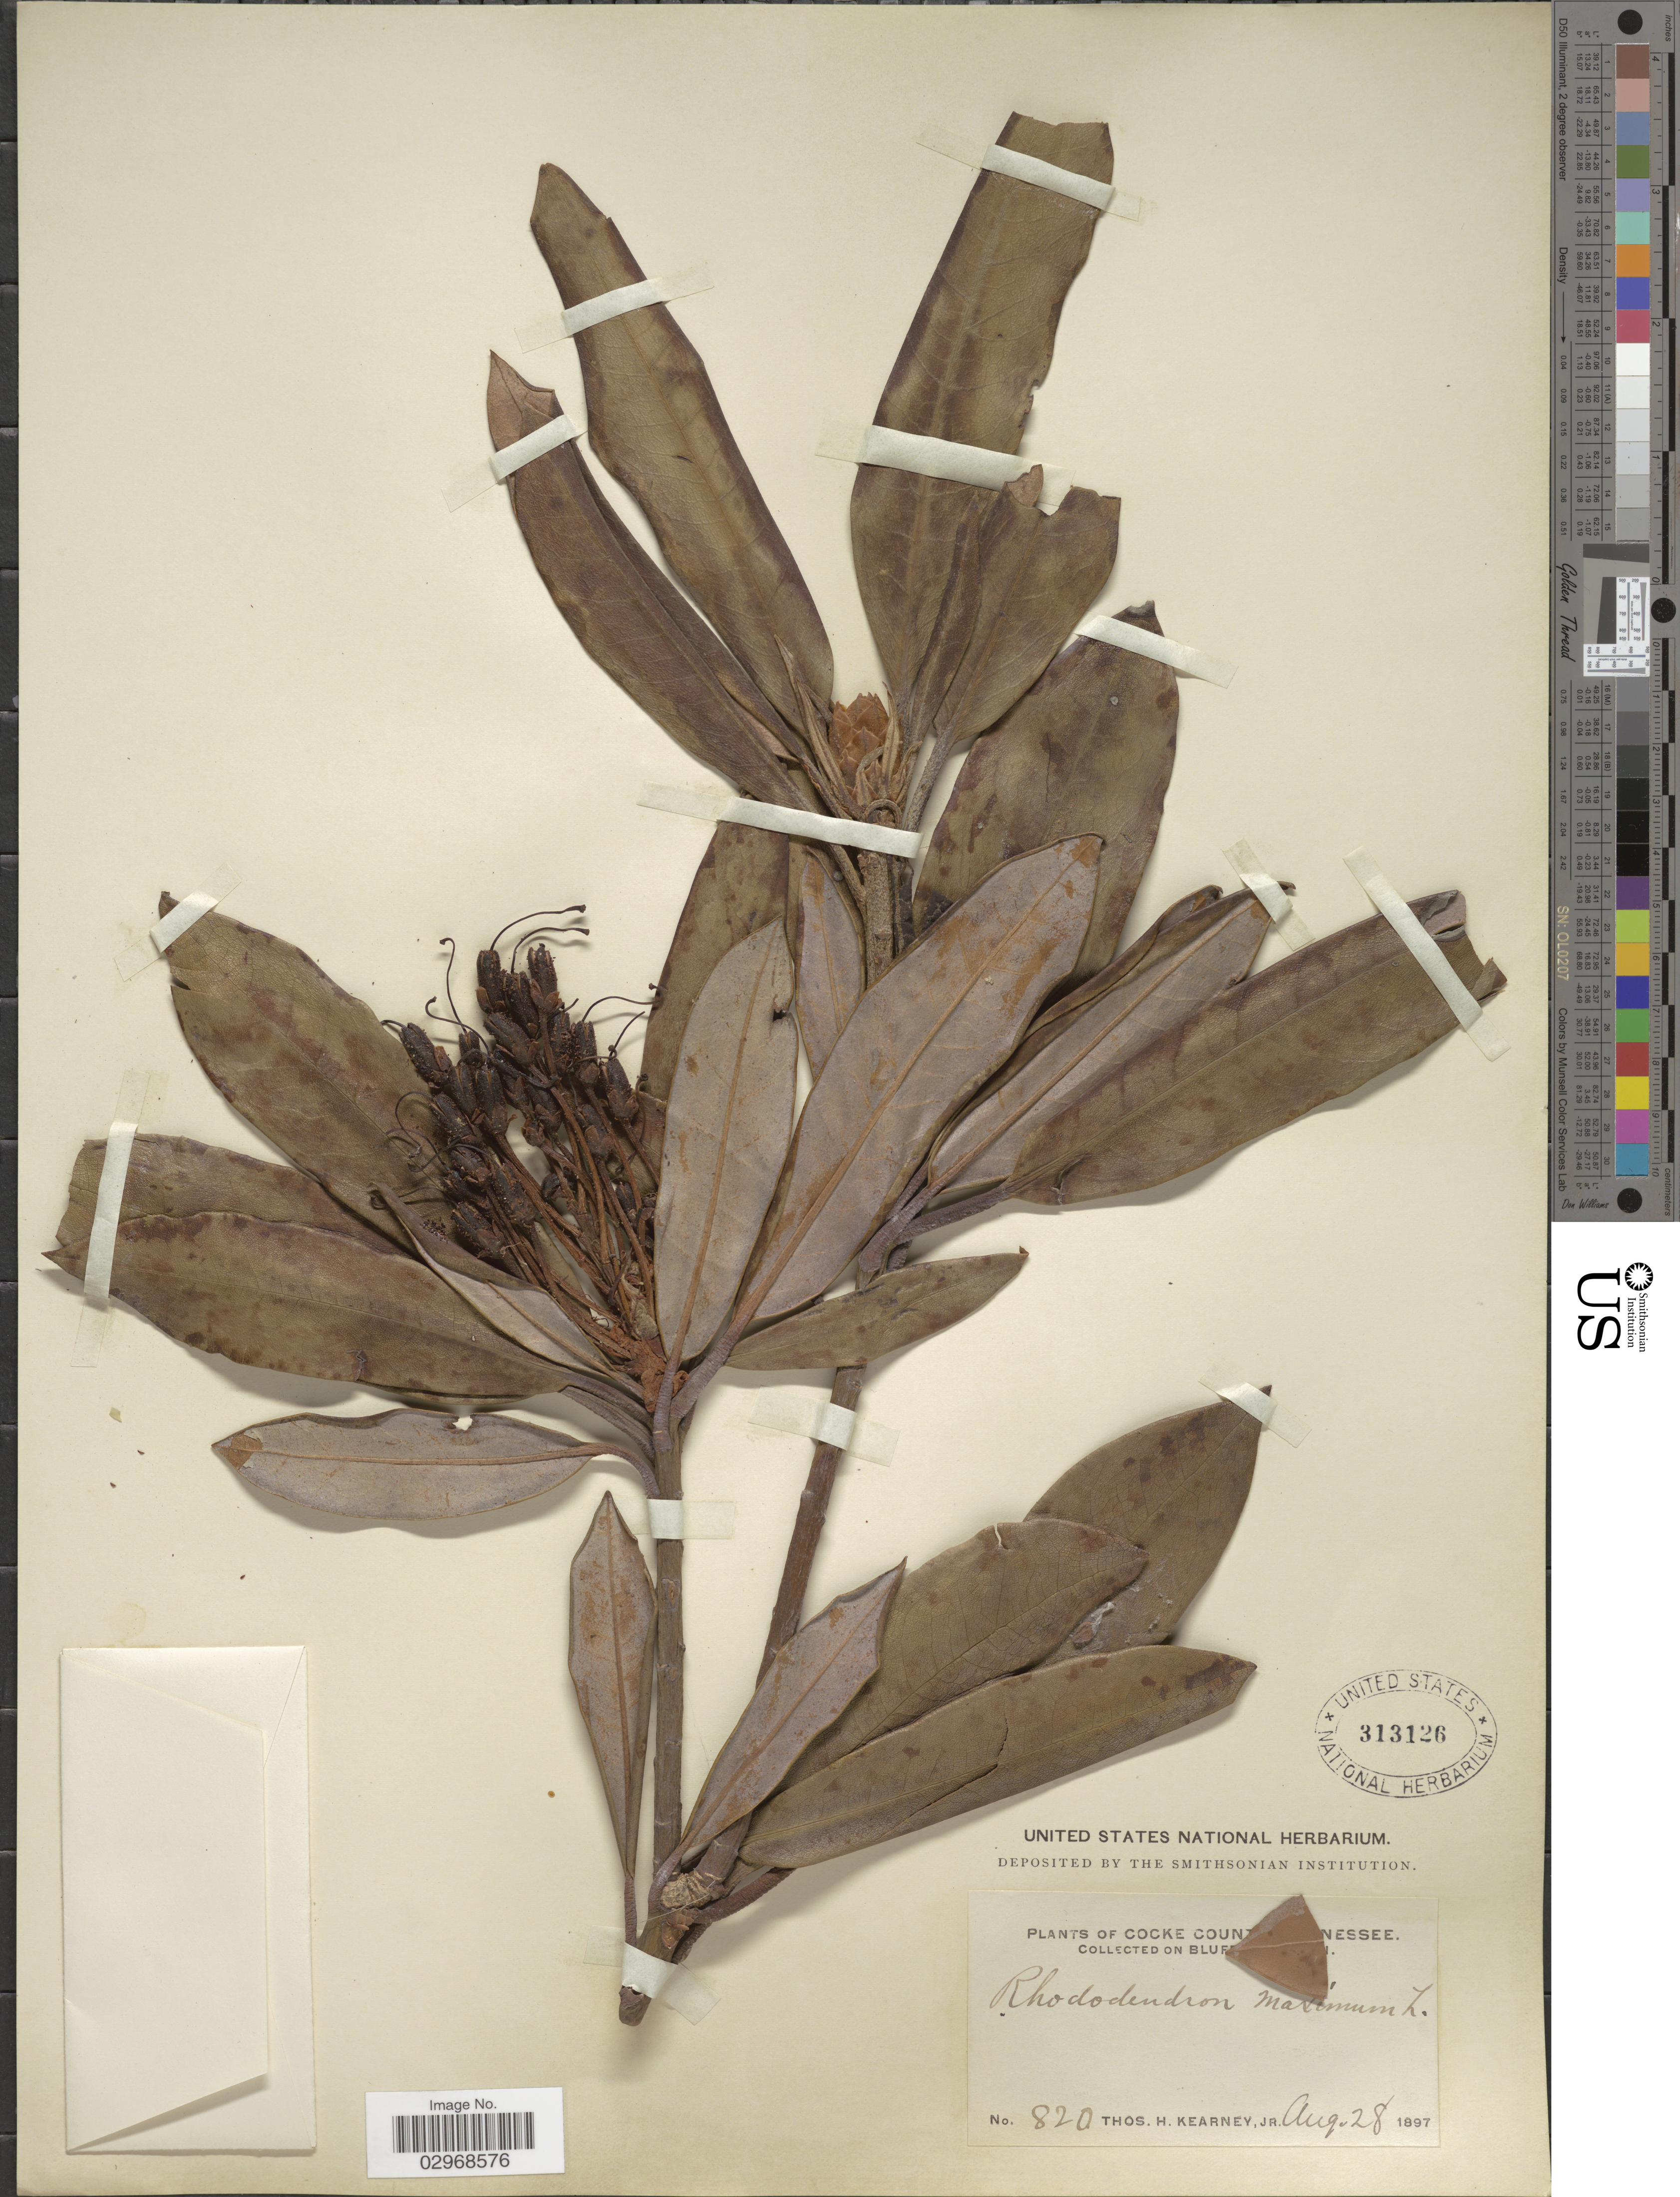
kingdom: Plantae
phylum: Tracheophyta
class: Magnoliopsida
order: Ericales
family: Ericaceae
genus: Rhododendron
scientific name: Rhododendron maximum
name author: L.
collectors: T. H. Kearney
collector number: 820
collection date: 1897-08-28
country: United States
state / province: Tennessee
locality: Cocke County. Bluff [illegible text].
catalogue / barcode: US 313126